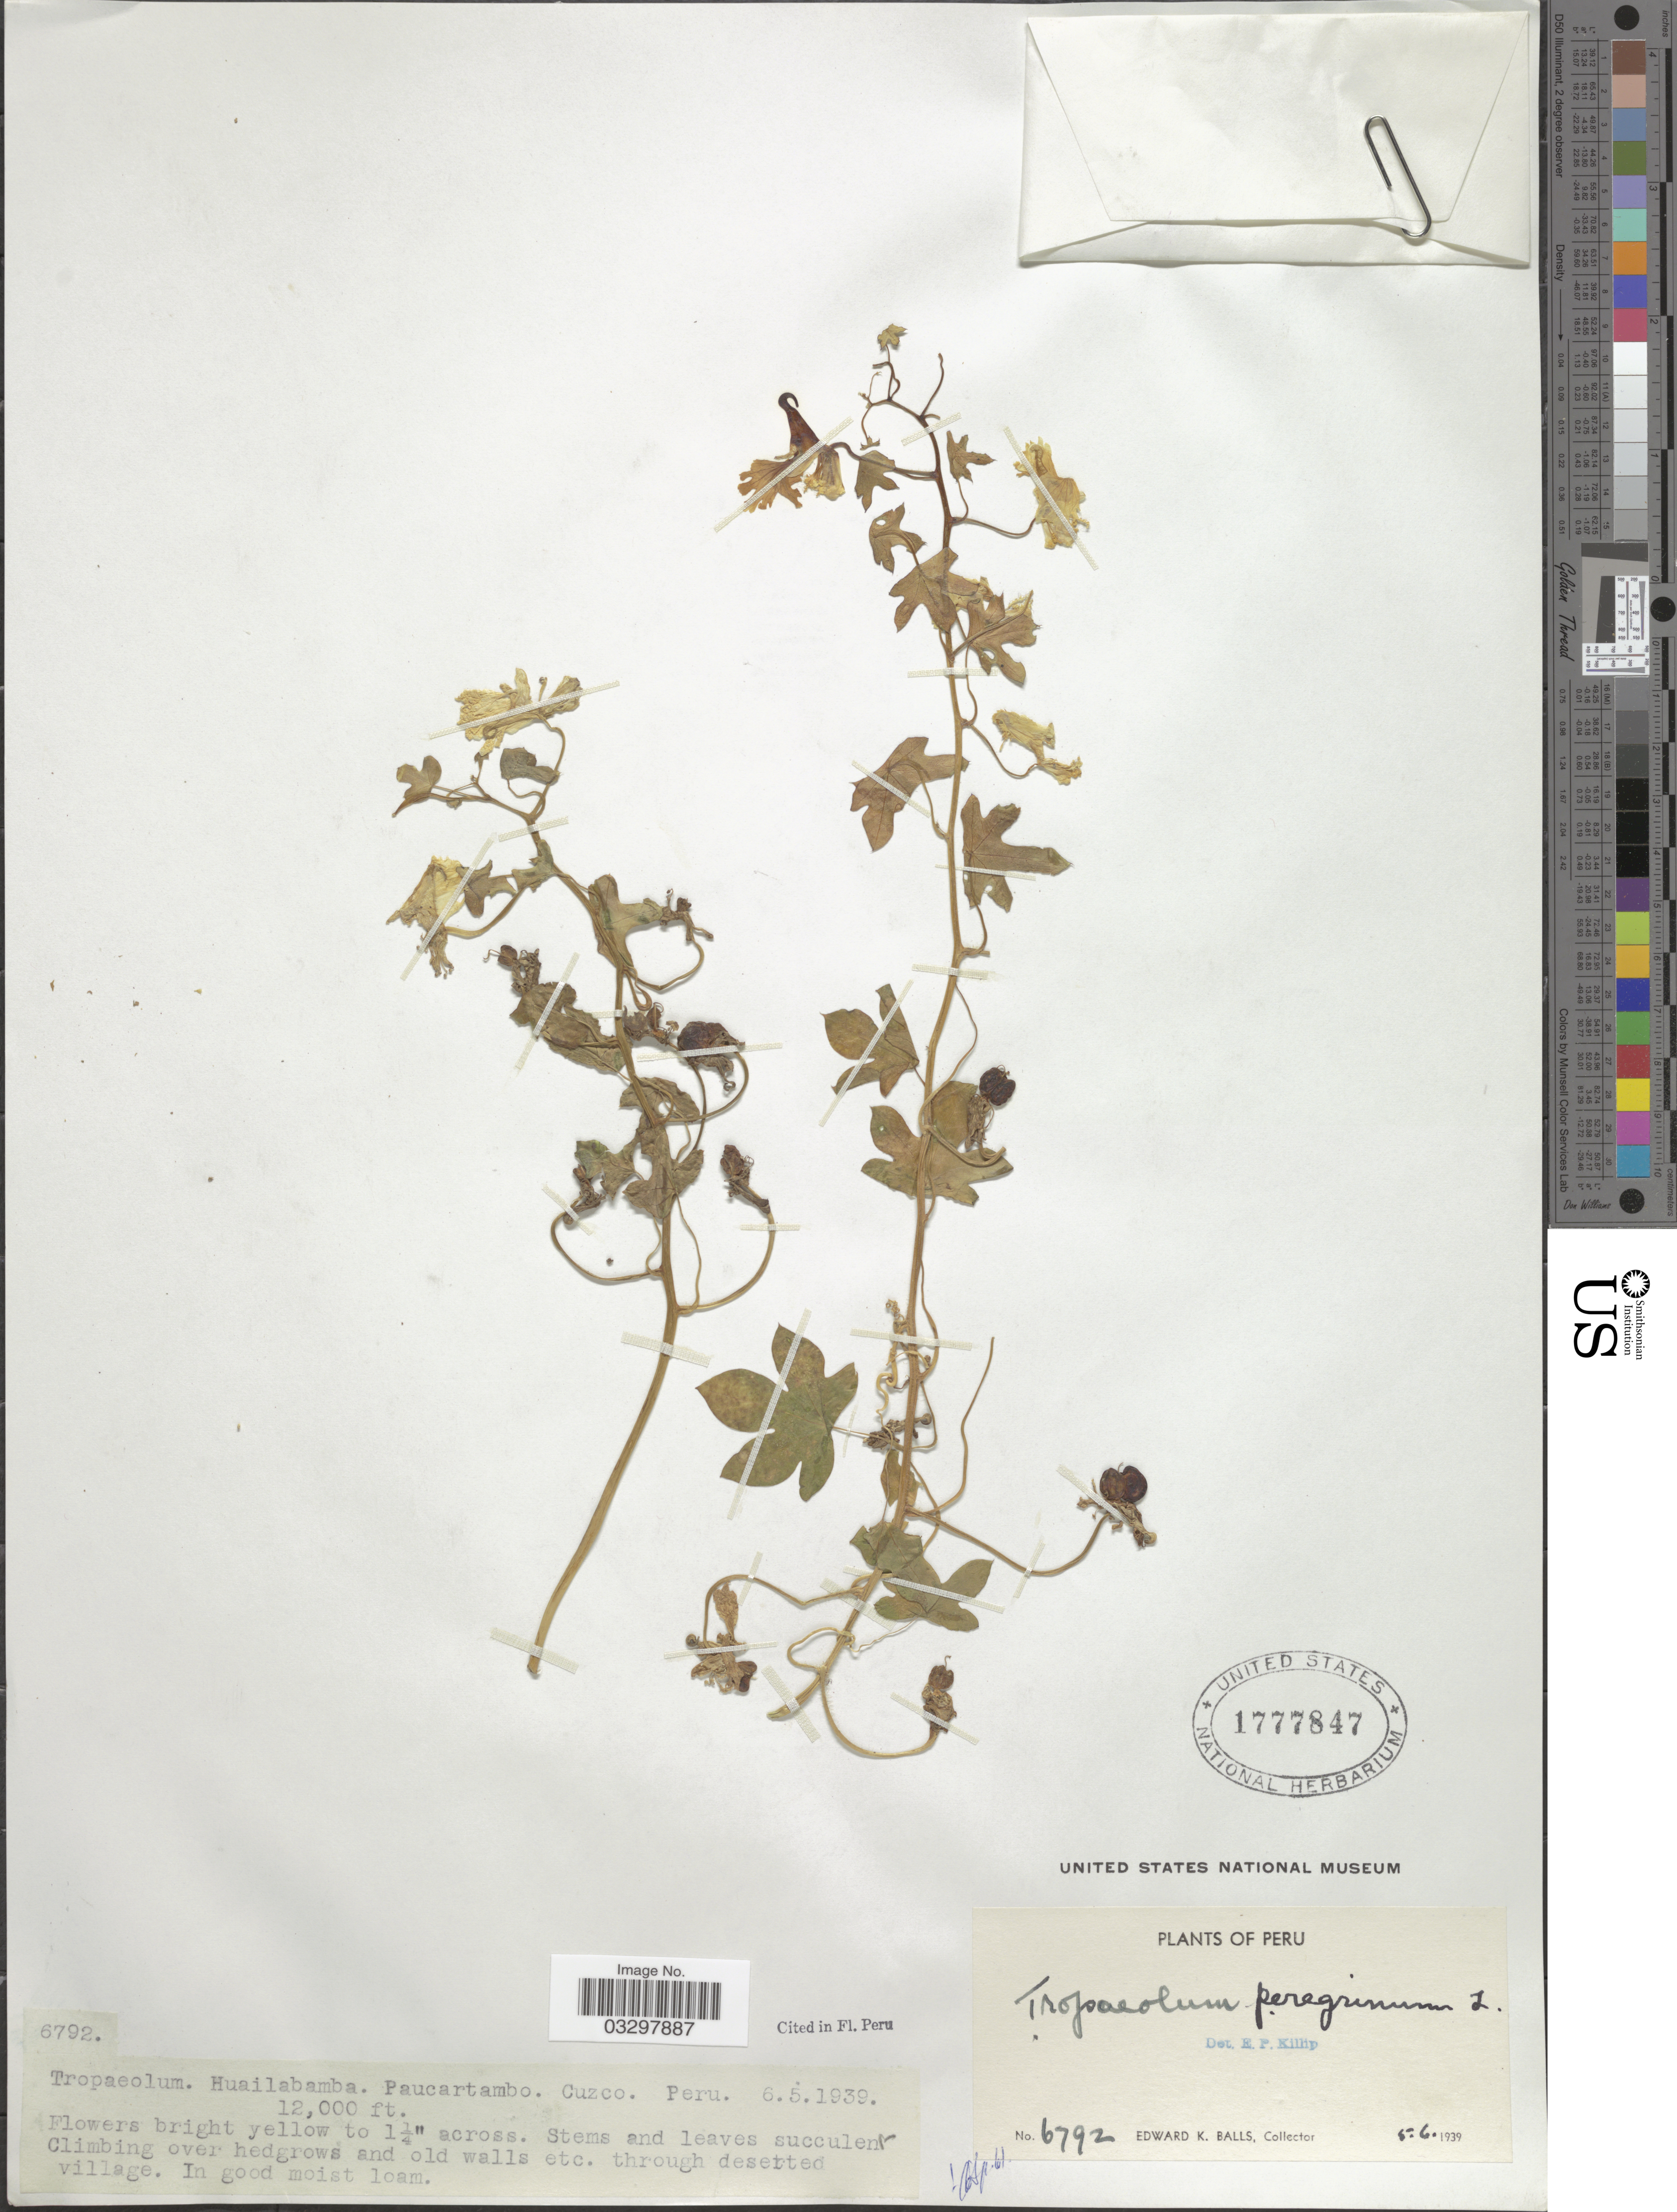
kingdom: Plantae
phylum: Tracheophyta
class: Magnoliopsida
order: Brassicales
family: Tropaeolaceae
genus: Tropaeolum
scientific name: Tropaeolum peregrinum var. peregrinum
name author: L.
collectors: E. K. Balls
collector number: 6792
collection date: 1939-05-06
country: Peru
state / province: Cusco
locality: Huailabamba. Paucartambo. Cuzco.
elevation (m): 3658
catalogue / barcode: US 1777847